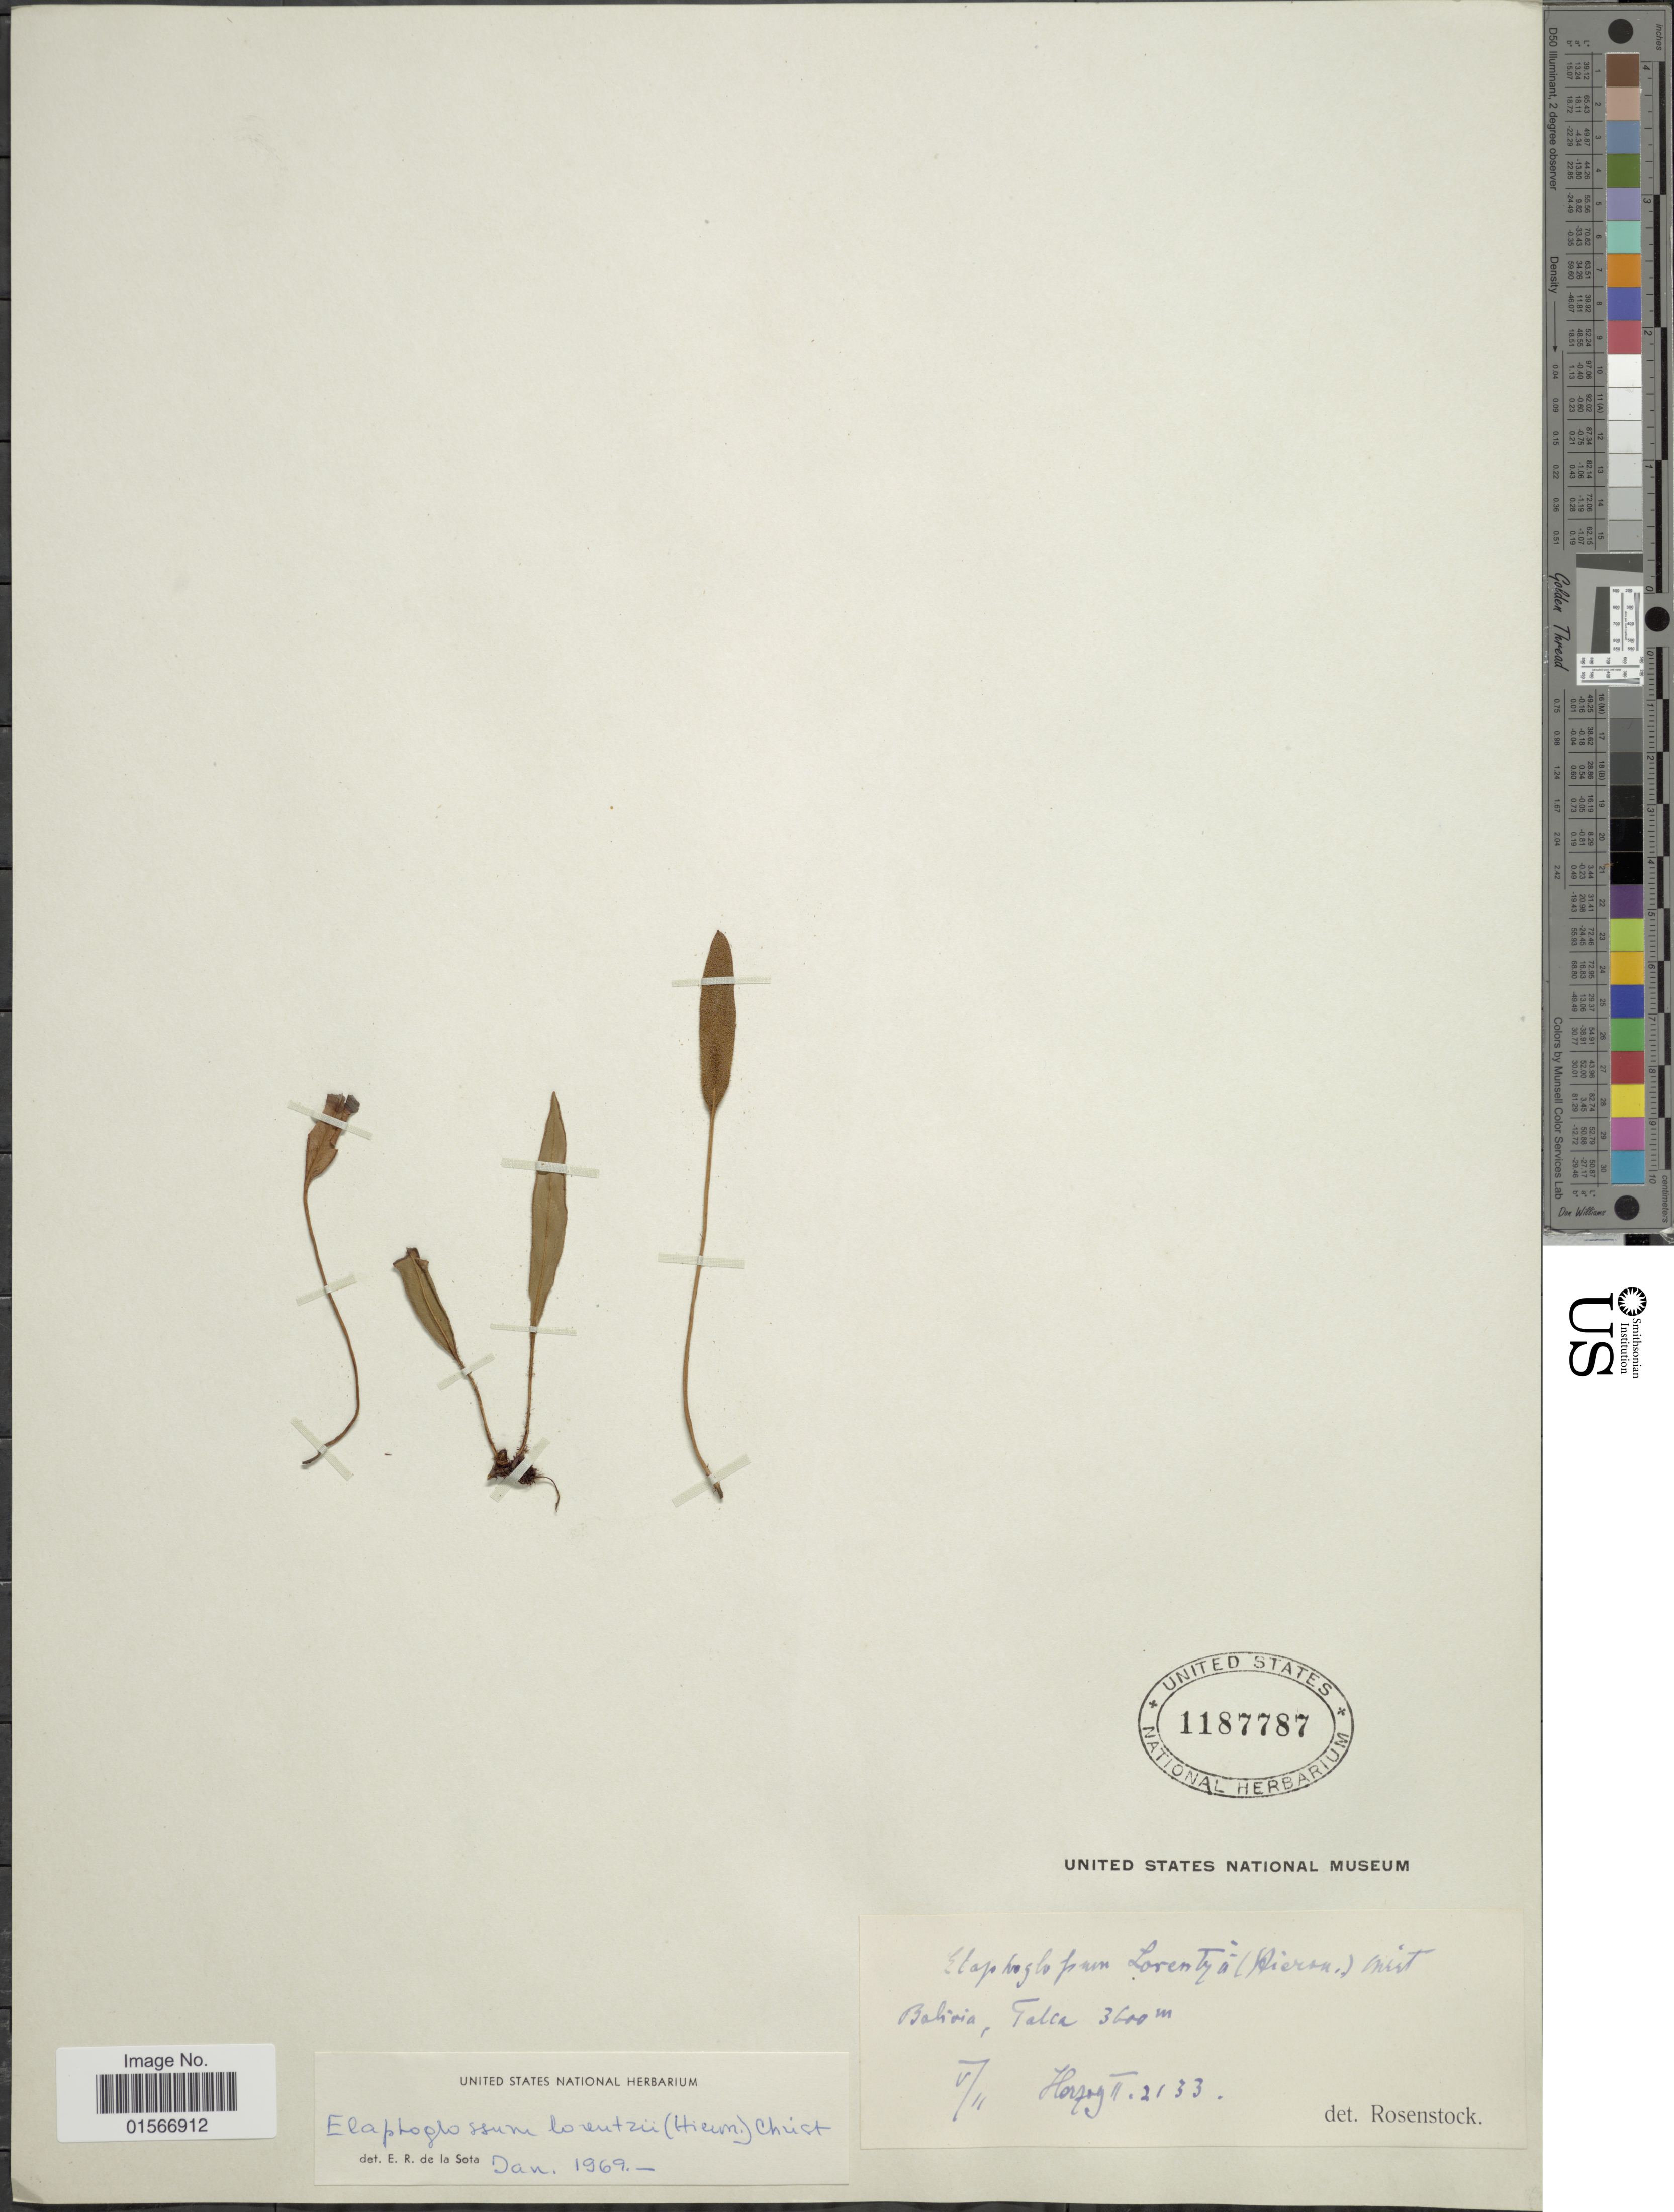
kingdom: Plantae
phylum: Tracheophyta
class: Polypodiopsida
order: Polypodiales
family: Dryopteridaceae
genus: Elaphoglossum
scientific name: Elaphoglossum lorentzii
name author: (Hieron.) Christ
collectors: -- Herzog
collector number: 2133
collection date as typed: Transcribed d/m/y: /5/11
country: Bolivia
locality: Talca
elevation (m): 3600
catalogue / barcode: US 1187787